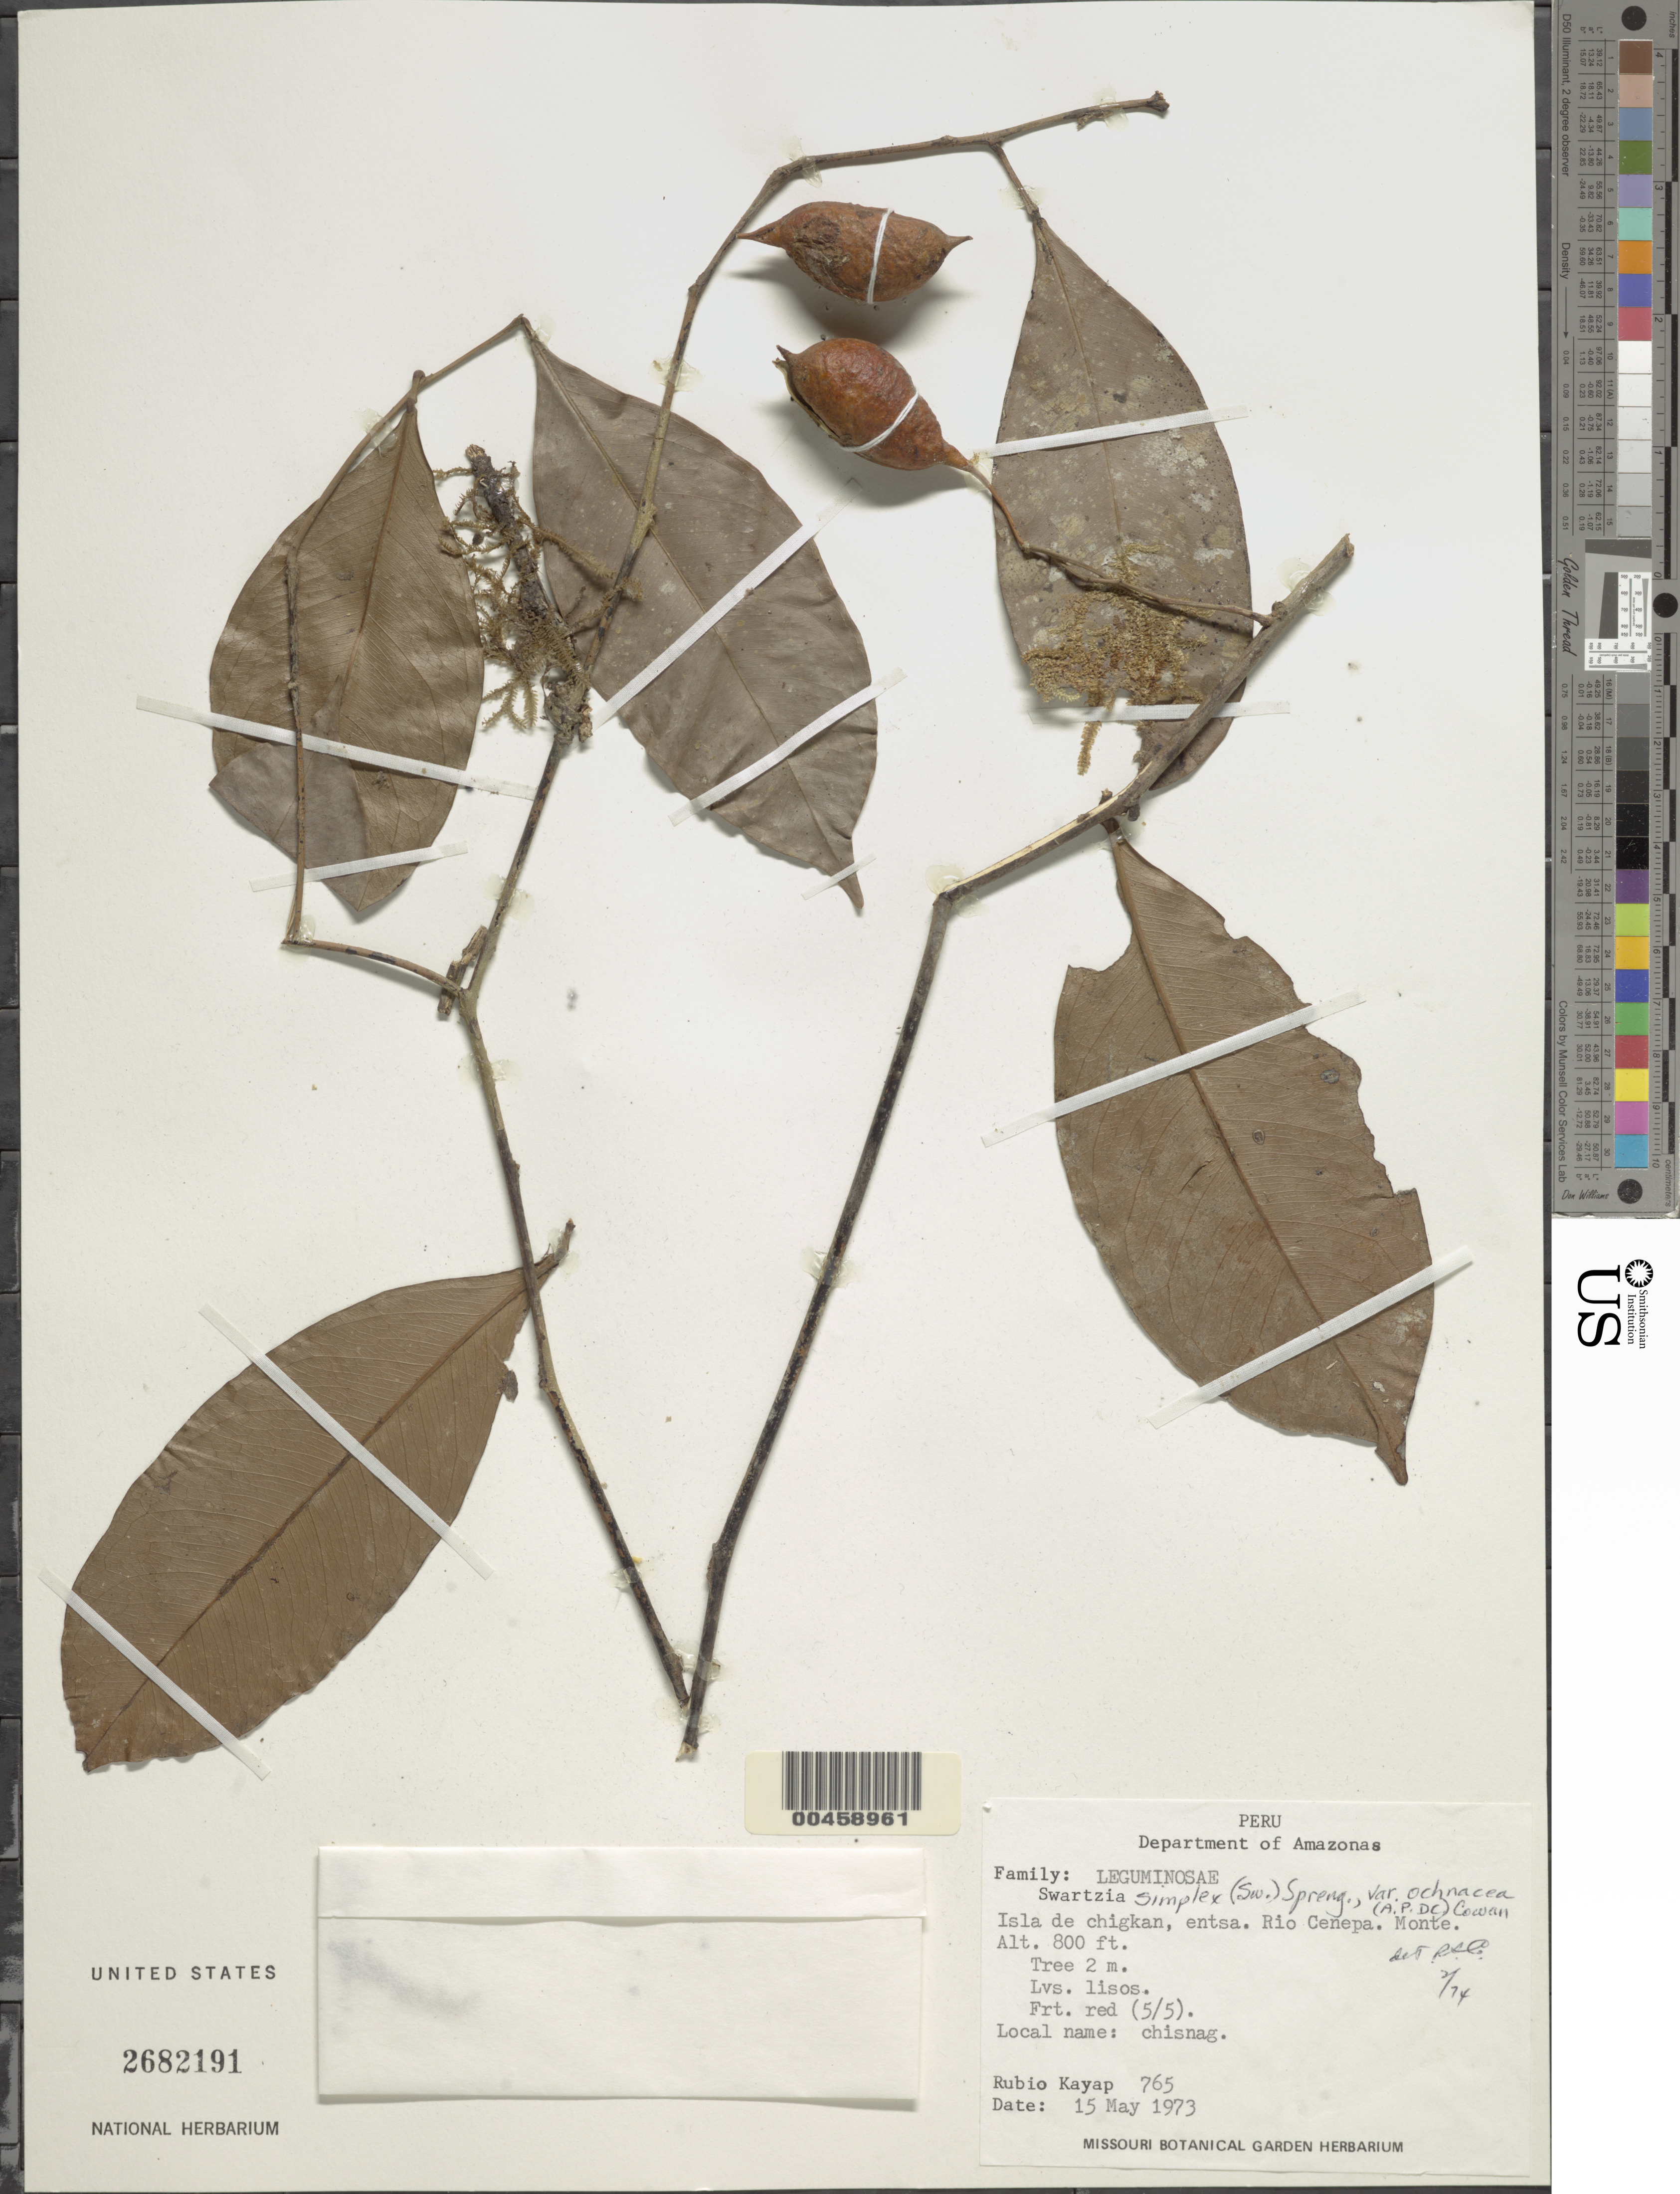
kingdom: Plantae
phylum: Tracheophyta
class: Magnoliopsida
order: Fabales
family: Fabaceae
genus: Swartzia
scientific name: Swartzia simplex var. ochnacea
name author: (DC.) R.S. Cowan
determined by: Cowan, R. S.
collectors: R. Kayap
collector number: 765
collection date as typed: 15 May 1973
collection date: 1973-05-15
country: Peru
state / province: Amazonas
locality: Isla de Chigkan, Entsa, Río Cenepa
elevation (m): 244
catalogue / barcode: US 2682191